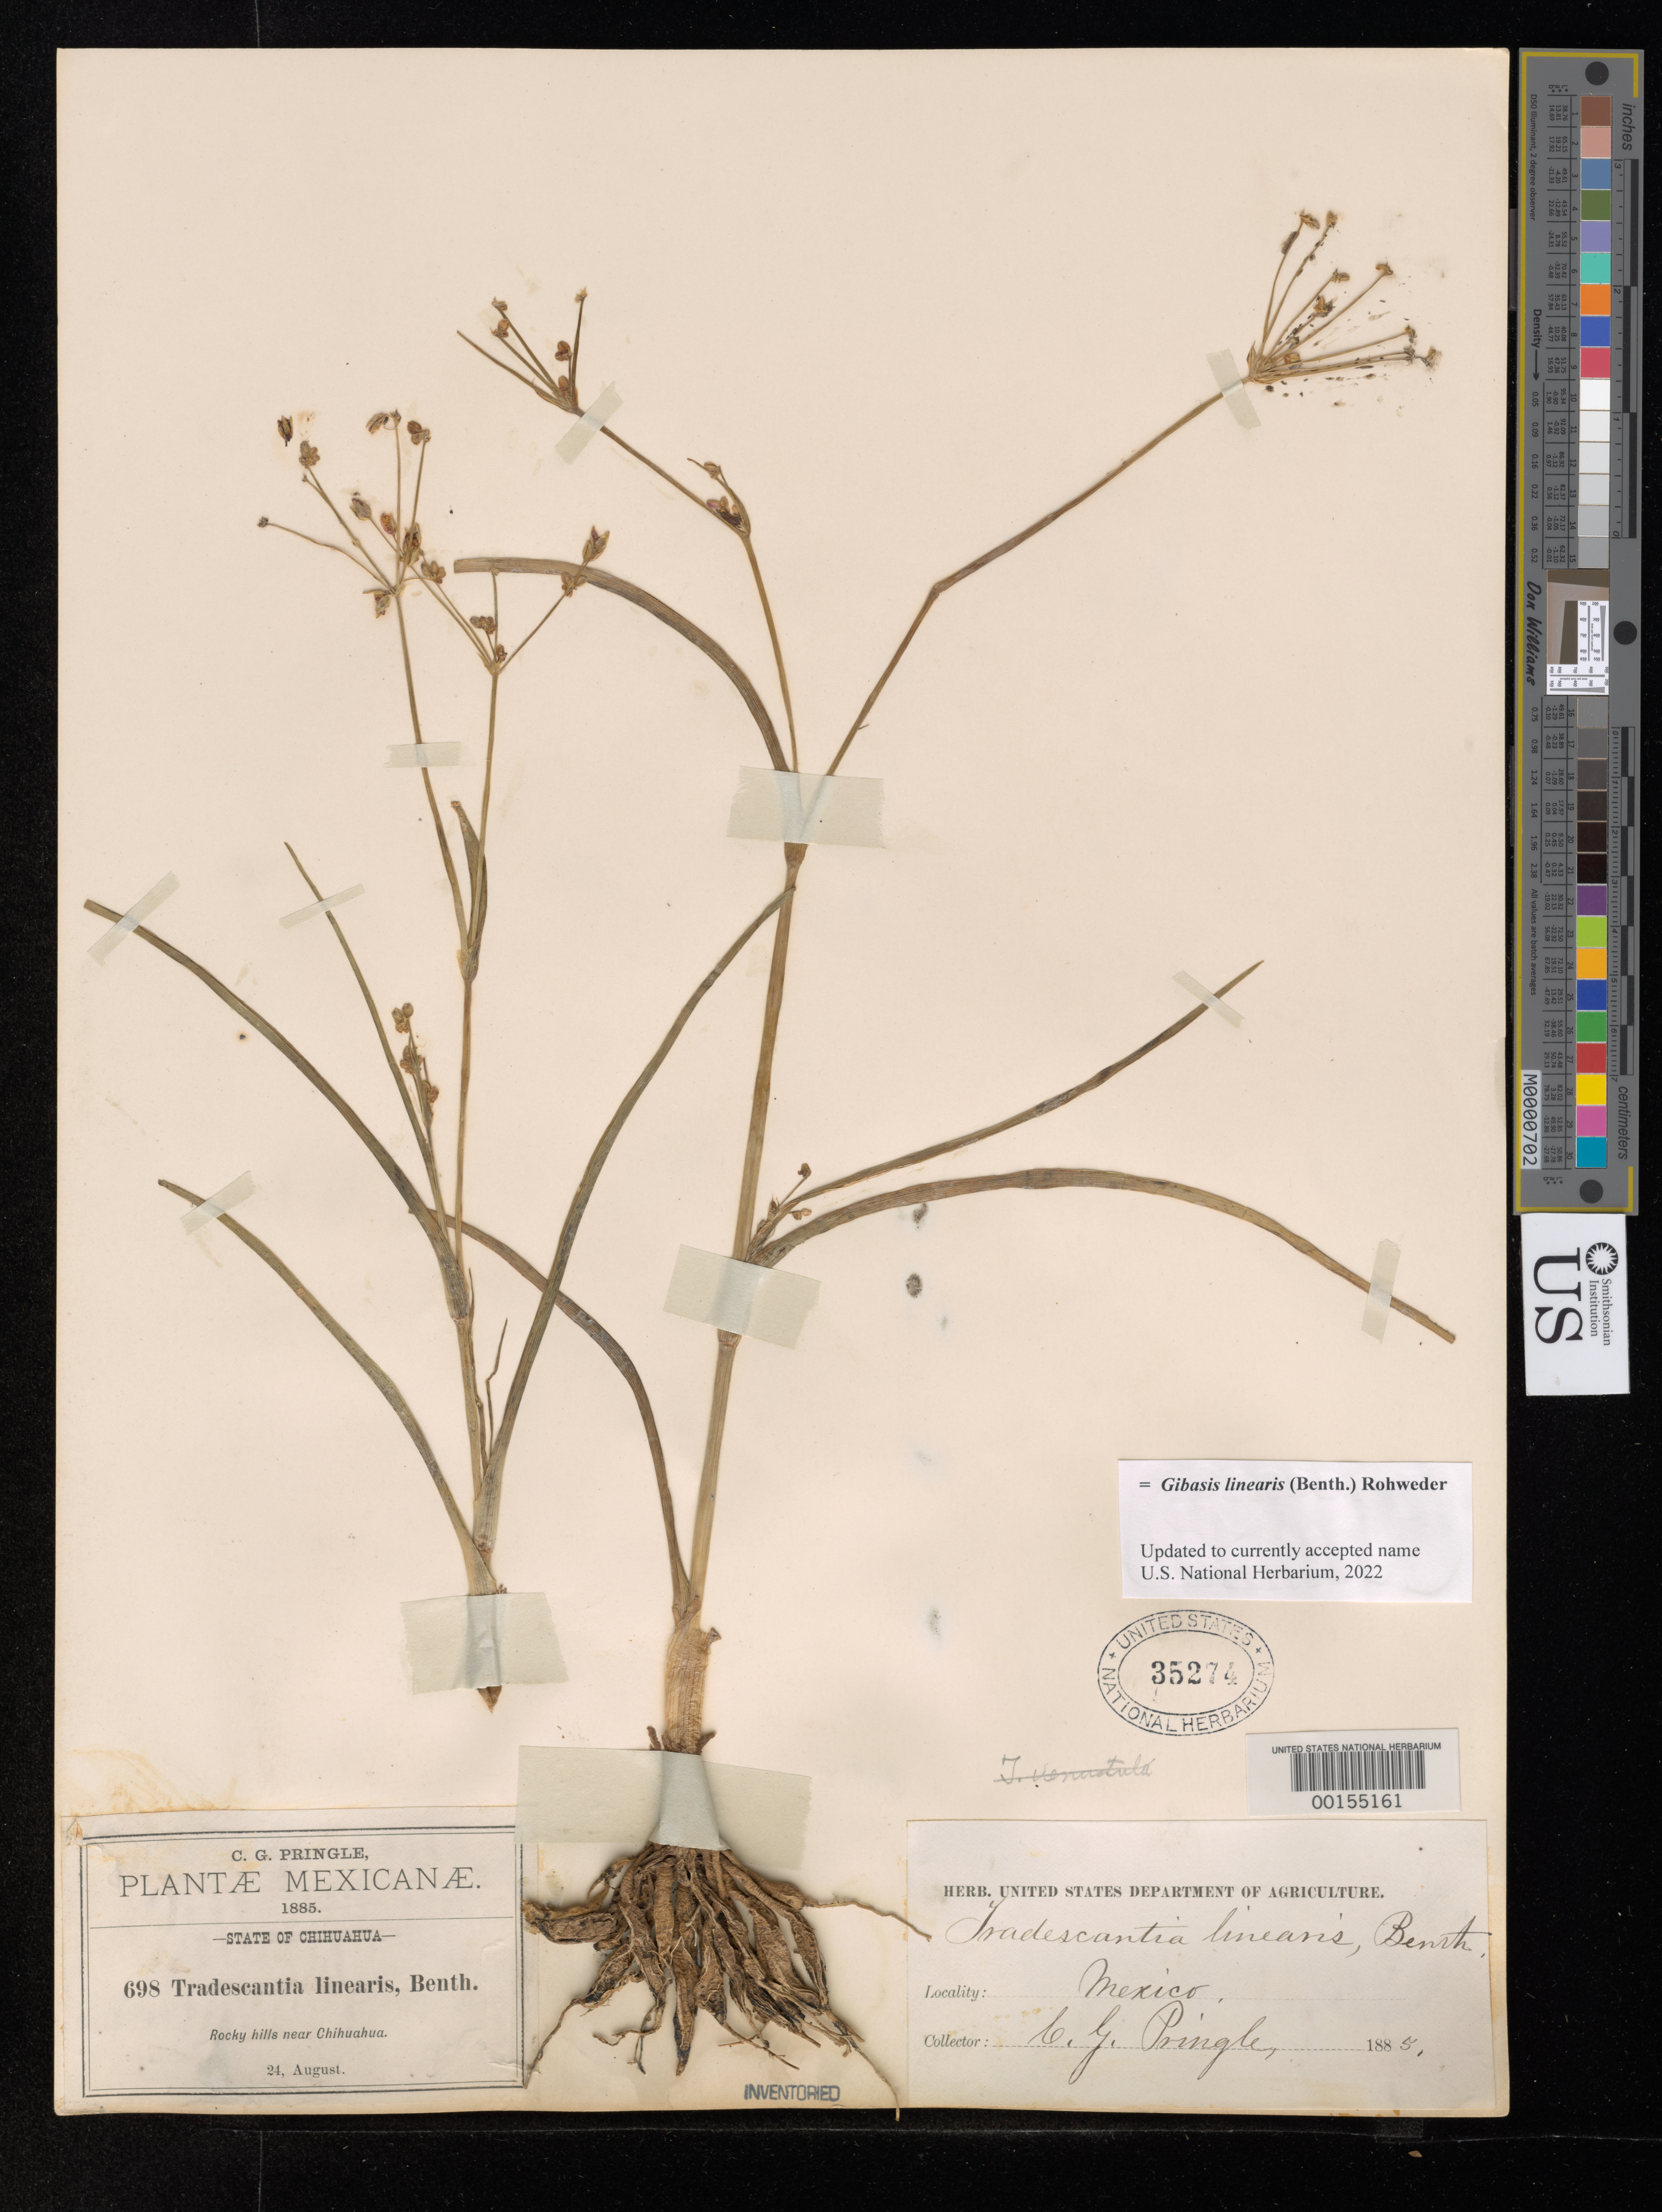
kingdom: Plantae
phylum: Tracheophyta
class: Liliopsida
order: Commelinales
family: Commelinaceae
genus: Gibasis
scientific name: Gibasis linearis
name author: (Benth.) Rohweder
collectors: C. G. Pringle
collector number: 698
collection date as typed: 24 Aug 1885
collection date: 1885-08-24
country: Mexico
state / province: Chihuahua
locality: Near Chihuahua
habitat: Rocky hills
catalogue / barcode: US 35274